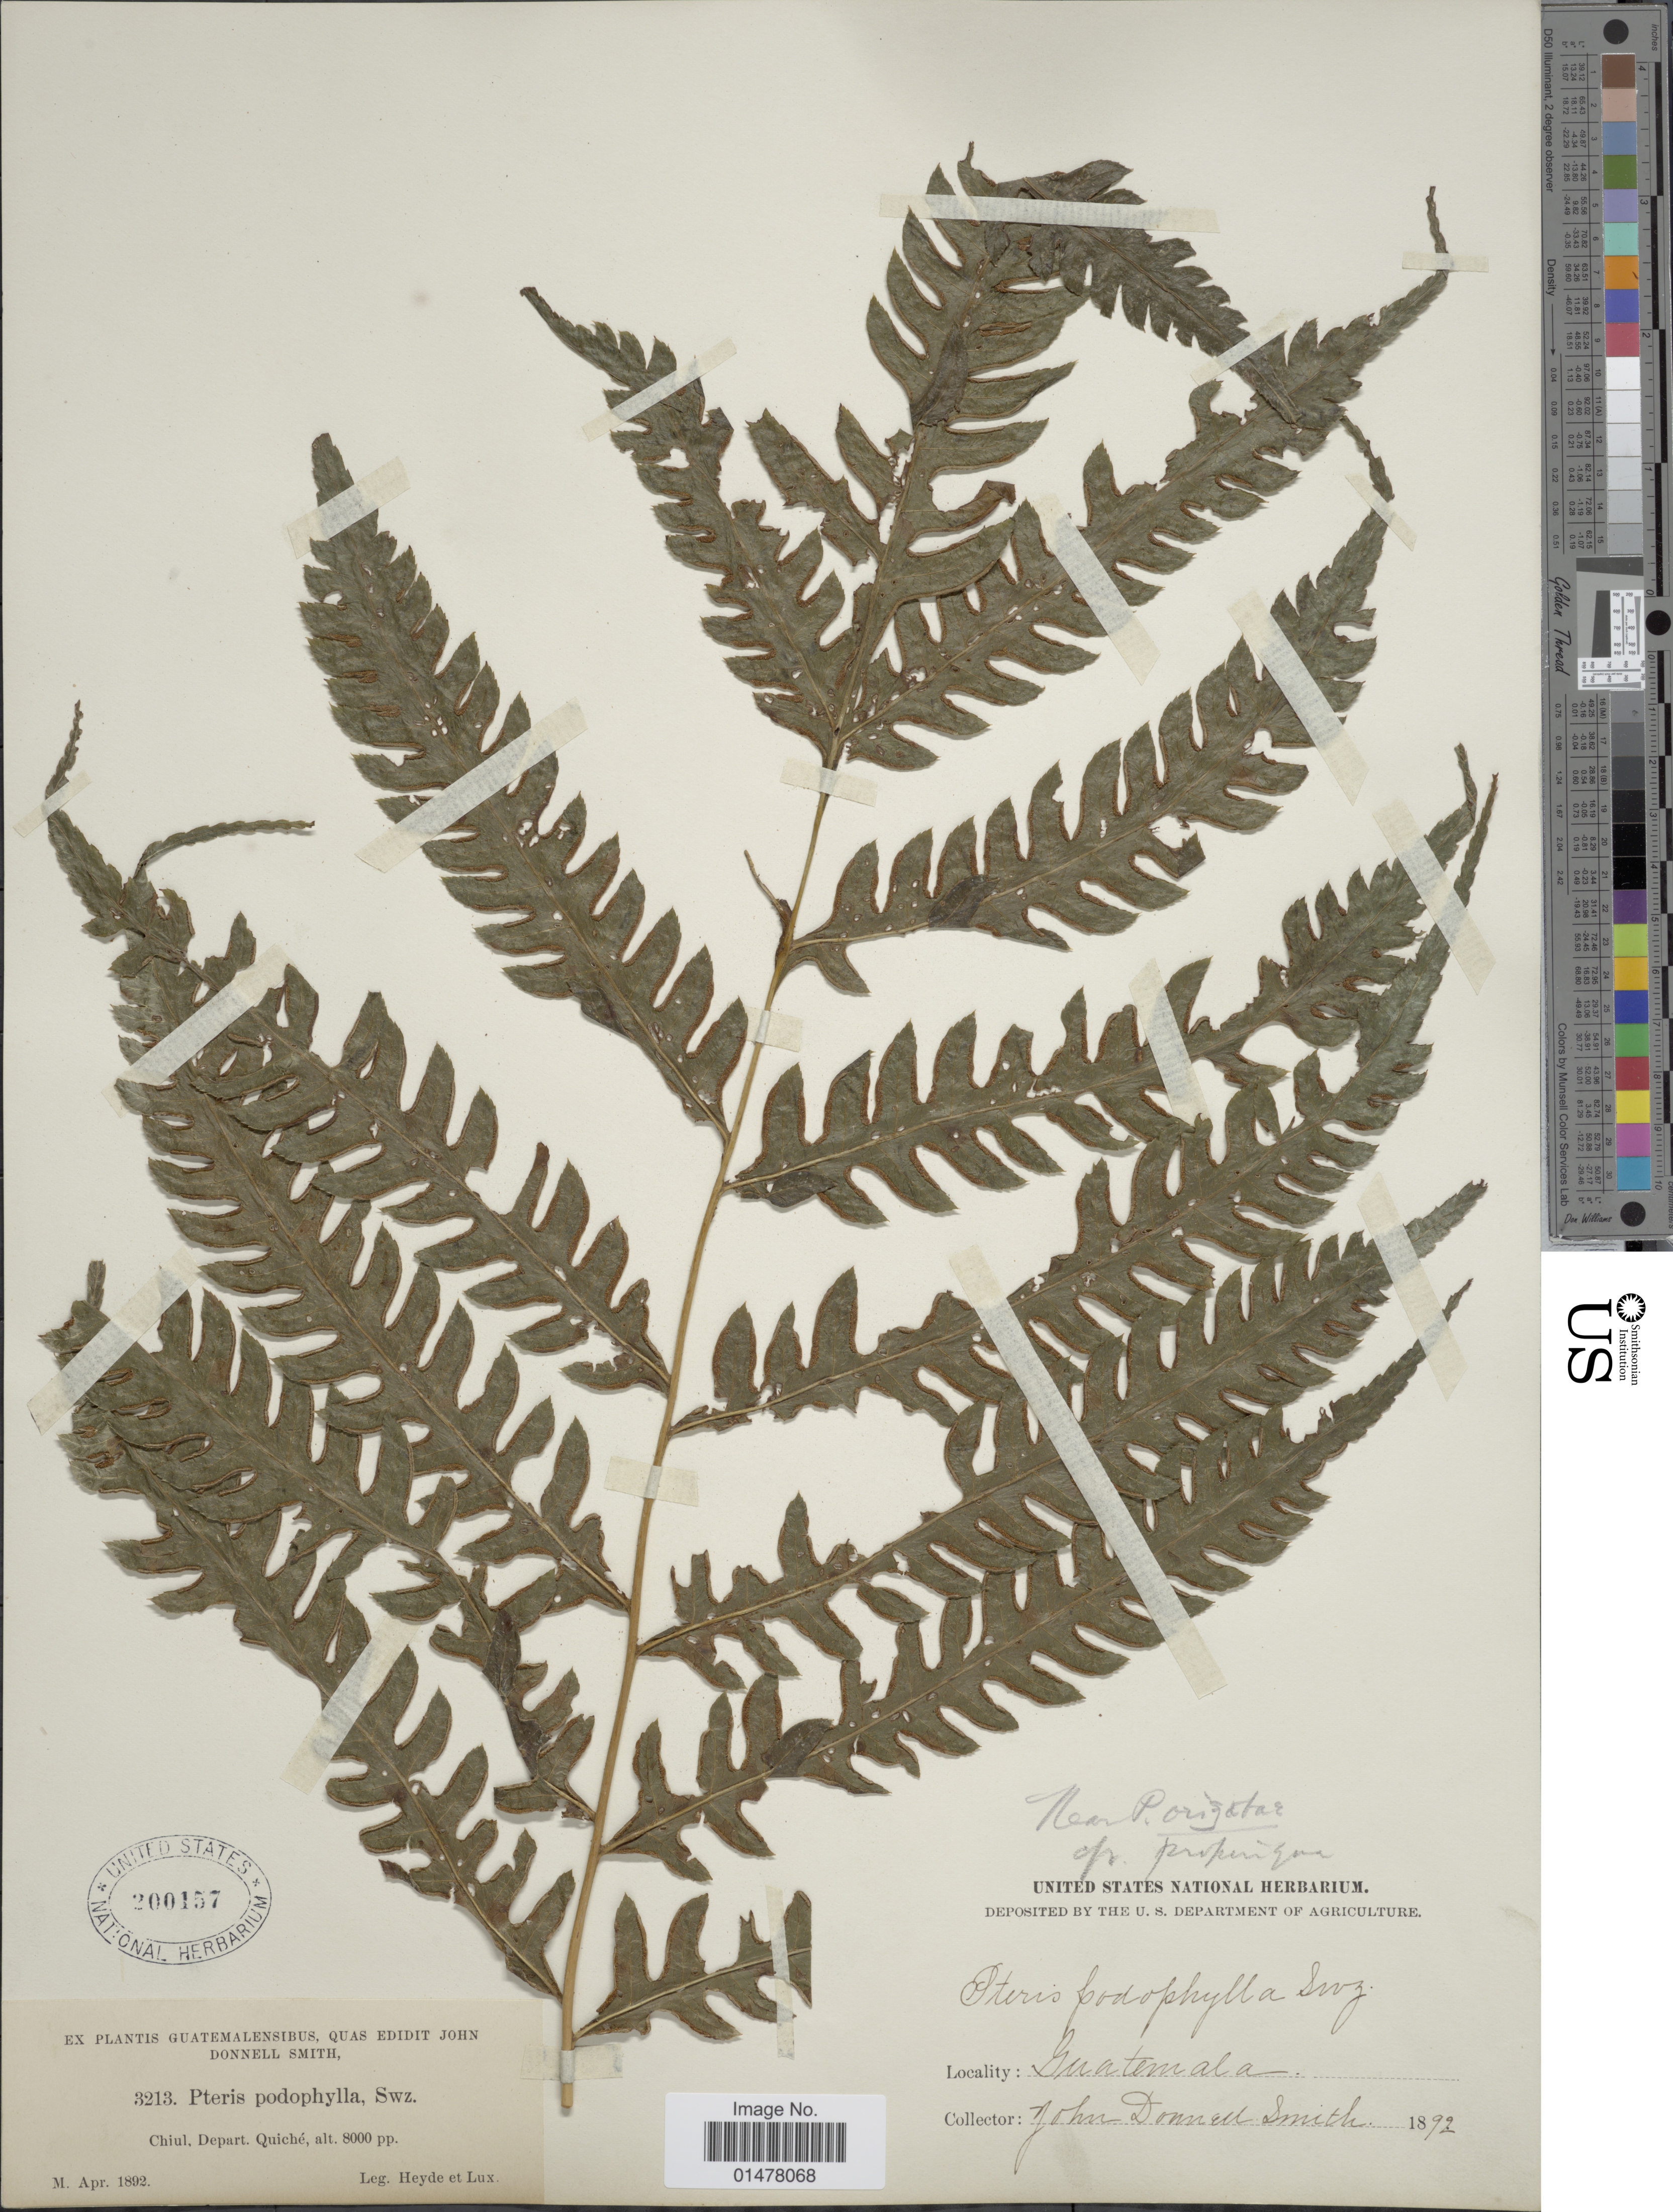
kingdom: Plantae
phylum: Tracheophyta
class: Polypodiopsida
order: Polypodiales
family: Pteridaceae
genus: Pteris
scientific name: Pteris propinqua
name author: J. Agardh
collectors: Heyde & Lux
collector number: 3213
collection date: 1892-04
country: Guatemala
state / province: El Quiché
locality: Chiul Depart. Quiché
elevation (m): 2438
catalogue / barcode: US 200157